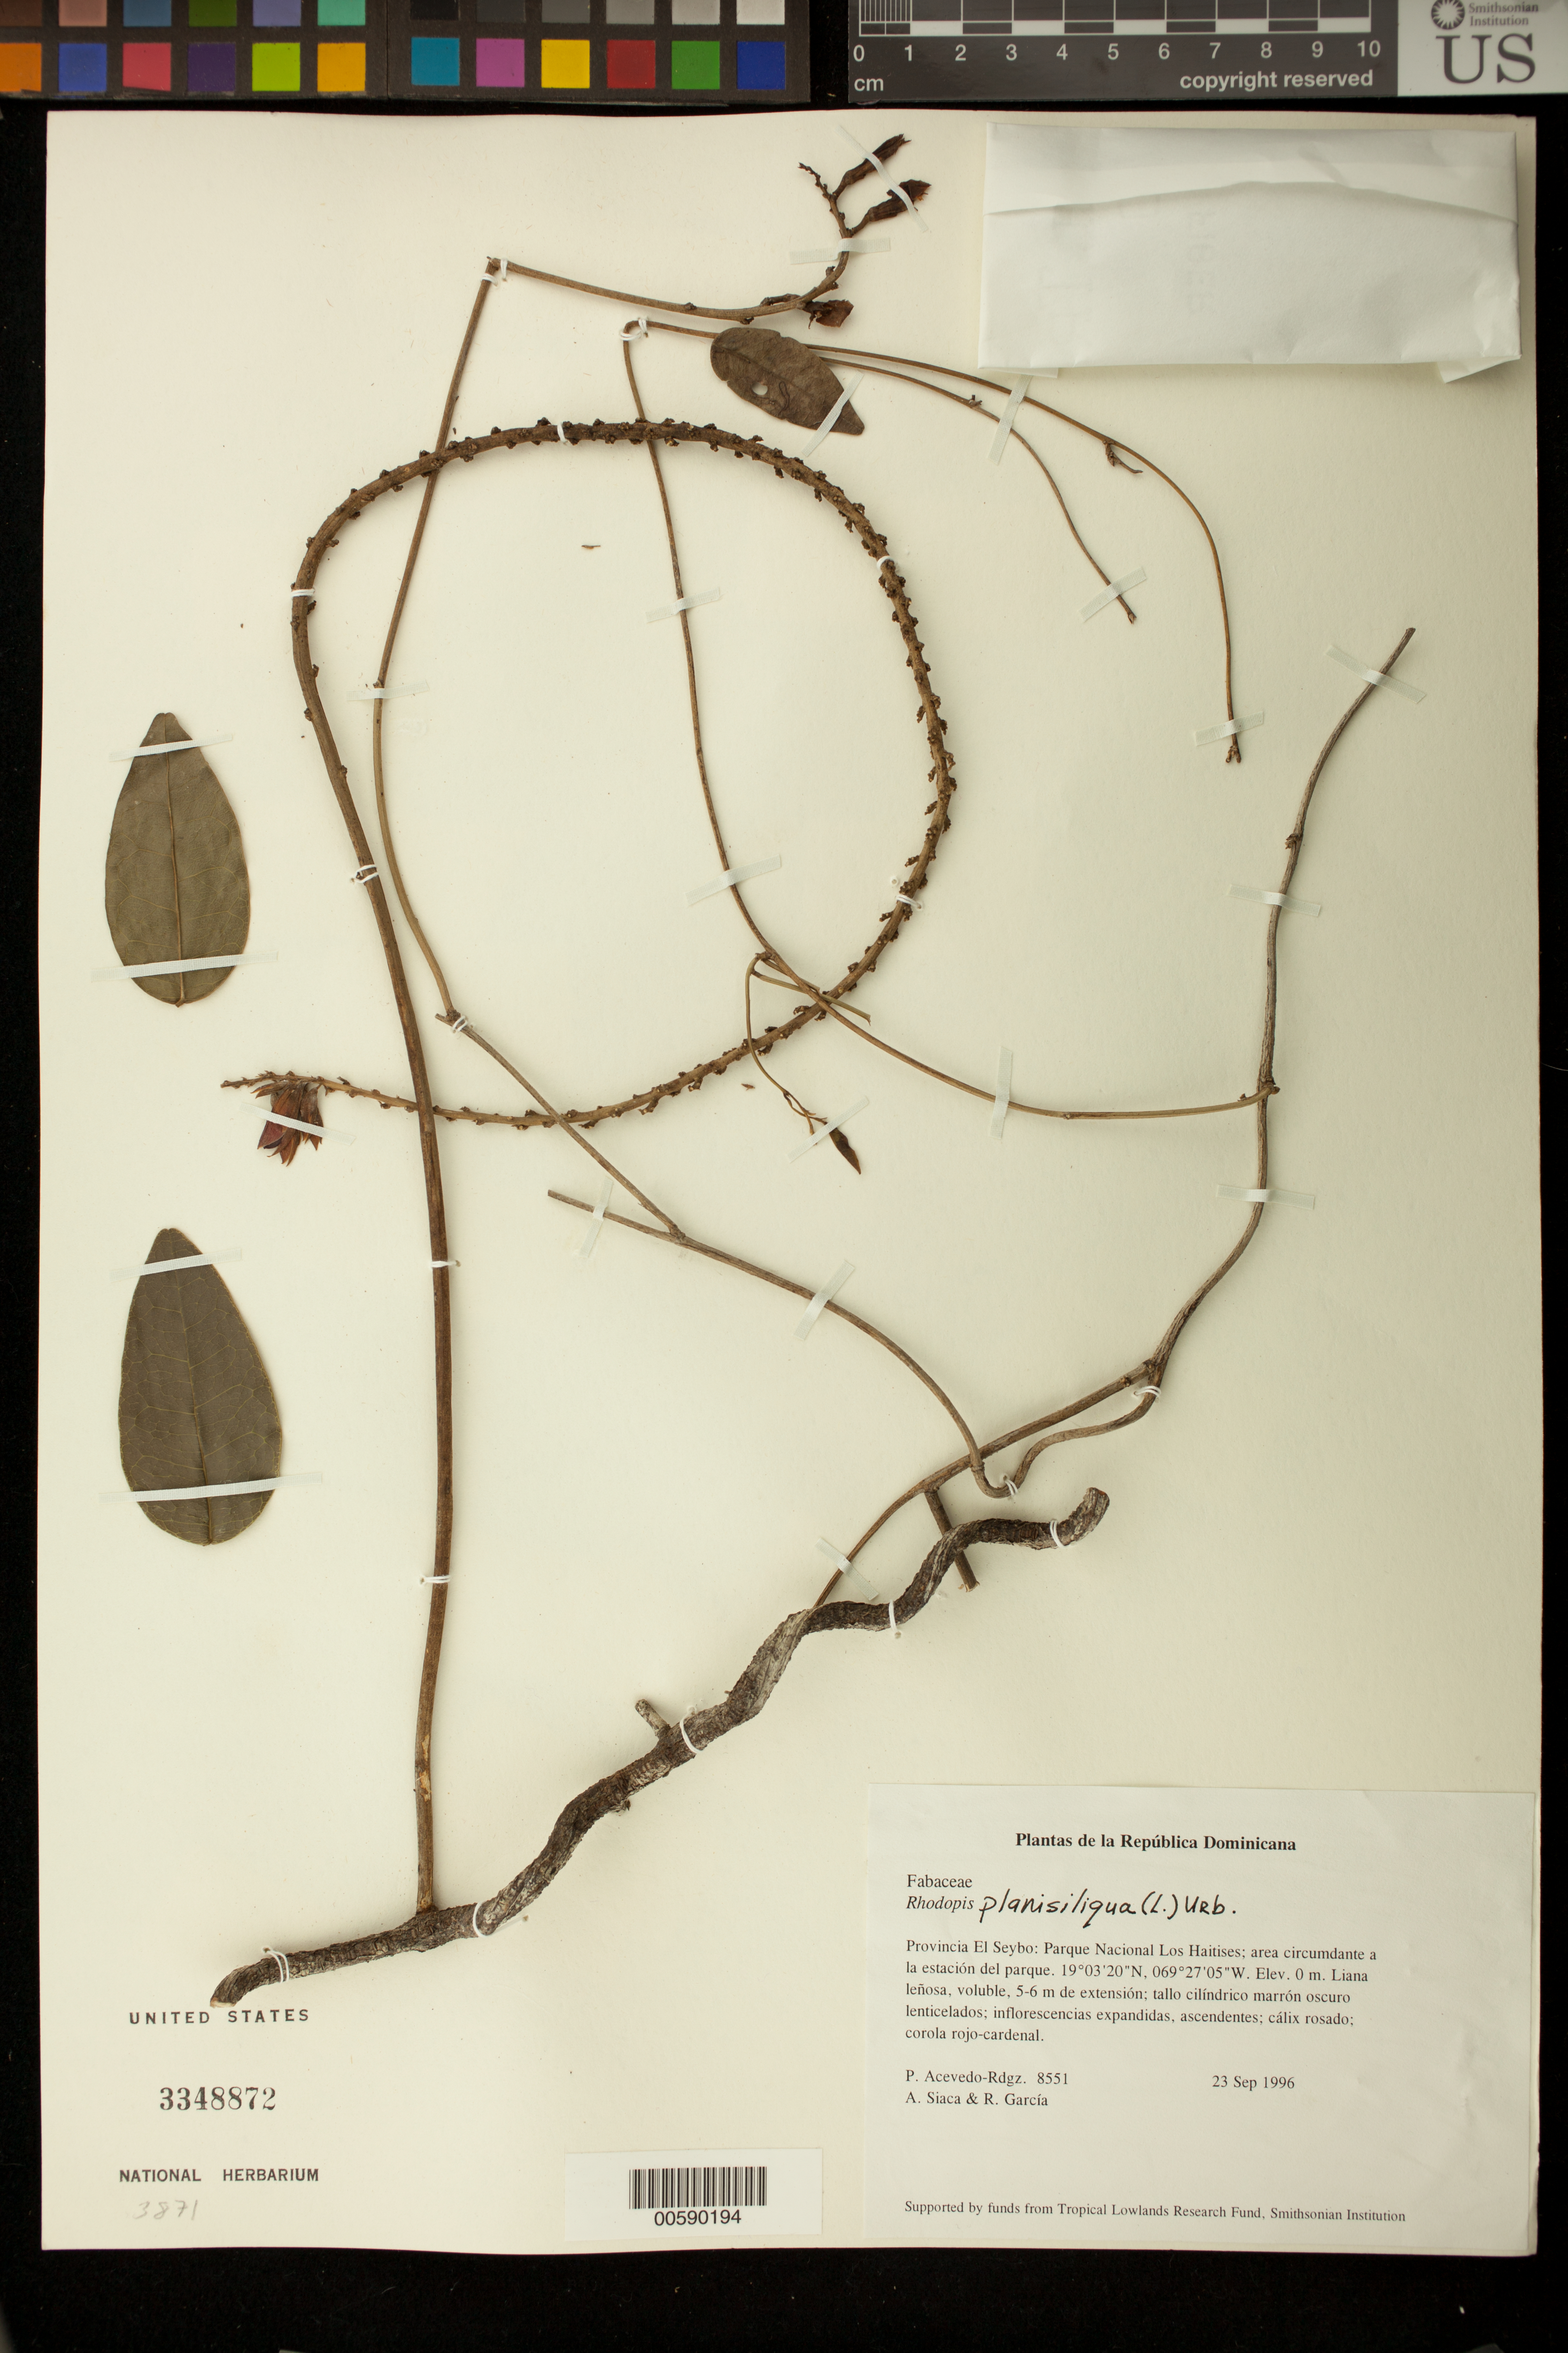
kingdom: Plantae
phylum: Tracheophyta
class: Magnoliopsida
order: Fabales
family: Fabaceae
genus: Rhodopis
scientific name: Rhodopis planisiliqua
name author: (L.) Urb.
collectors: P. Acevedo-Rodr., A. Siaca & R. G. García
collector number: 8551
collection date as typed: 23 Sep 1996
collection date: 1996-09-23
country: Dominican Republic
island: Hispaniola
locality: Provincia El Seibo: Parque Nacional Los Haitises; area circumdante a la estación del parque.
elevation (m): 0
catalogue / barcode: US 3348872